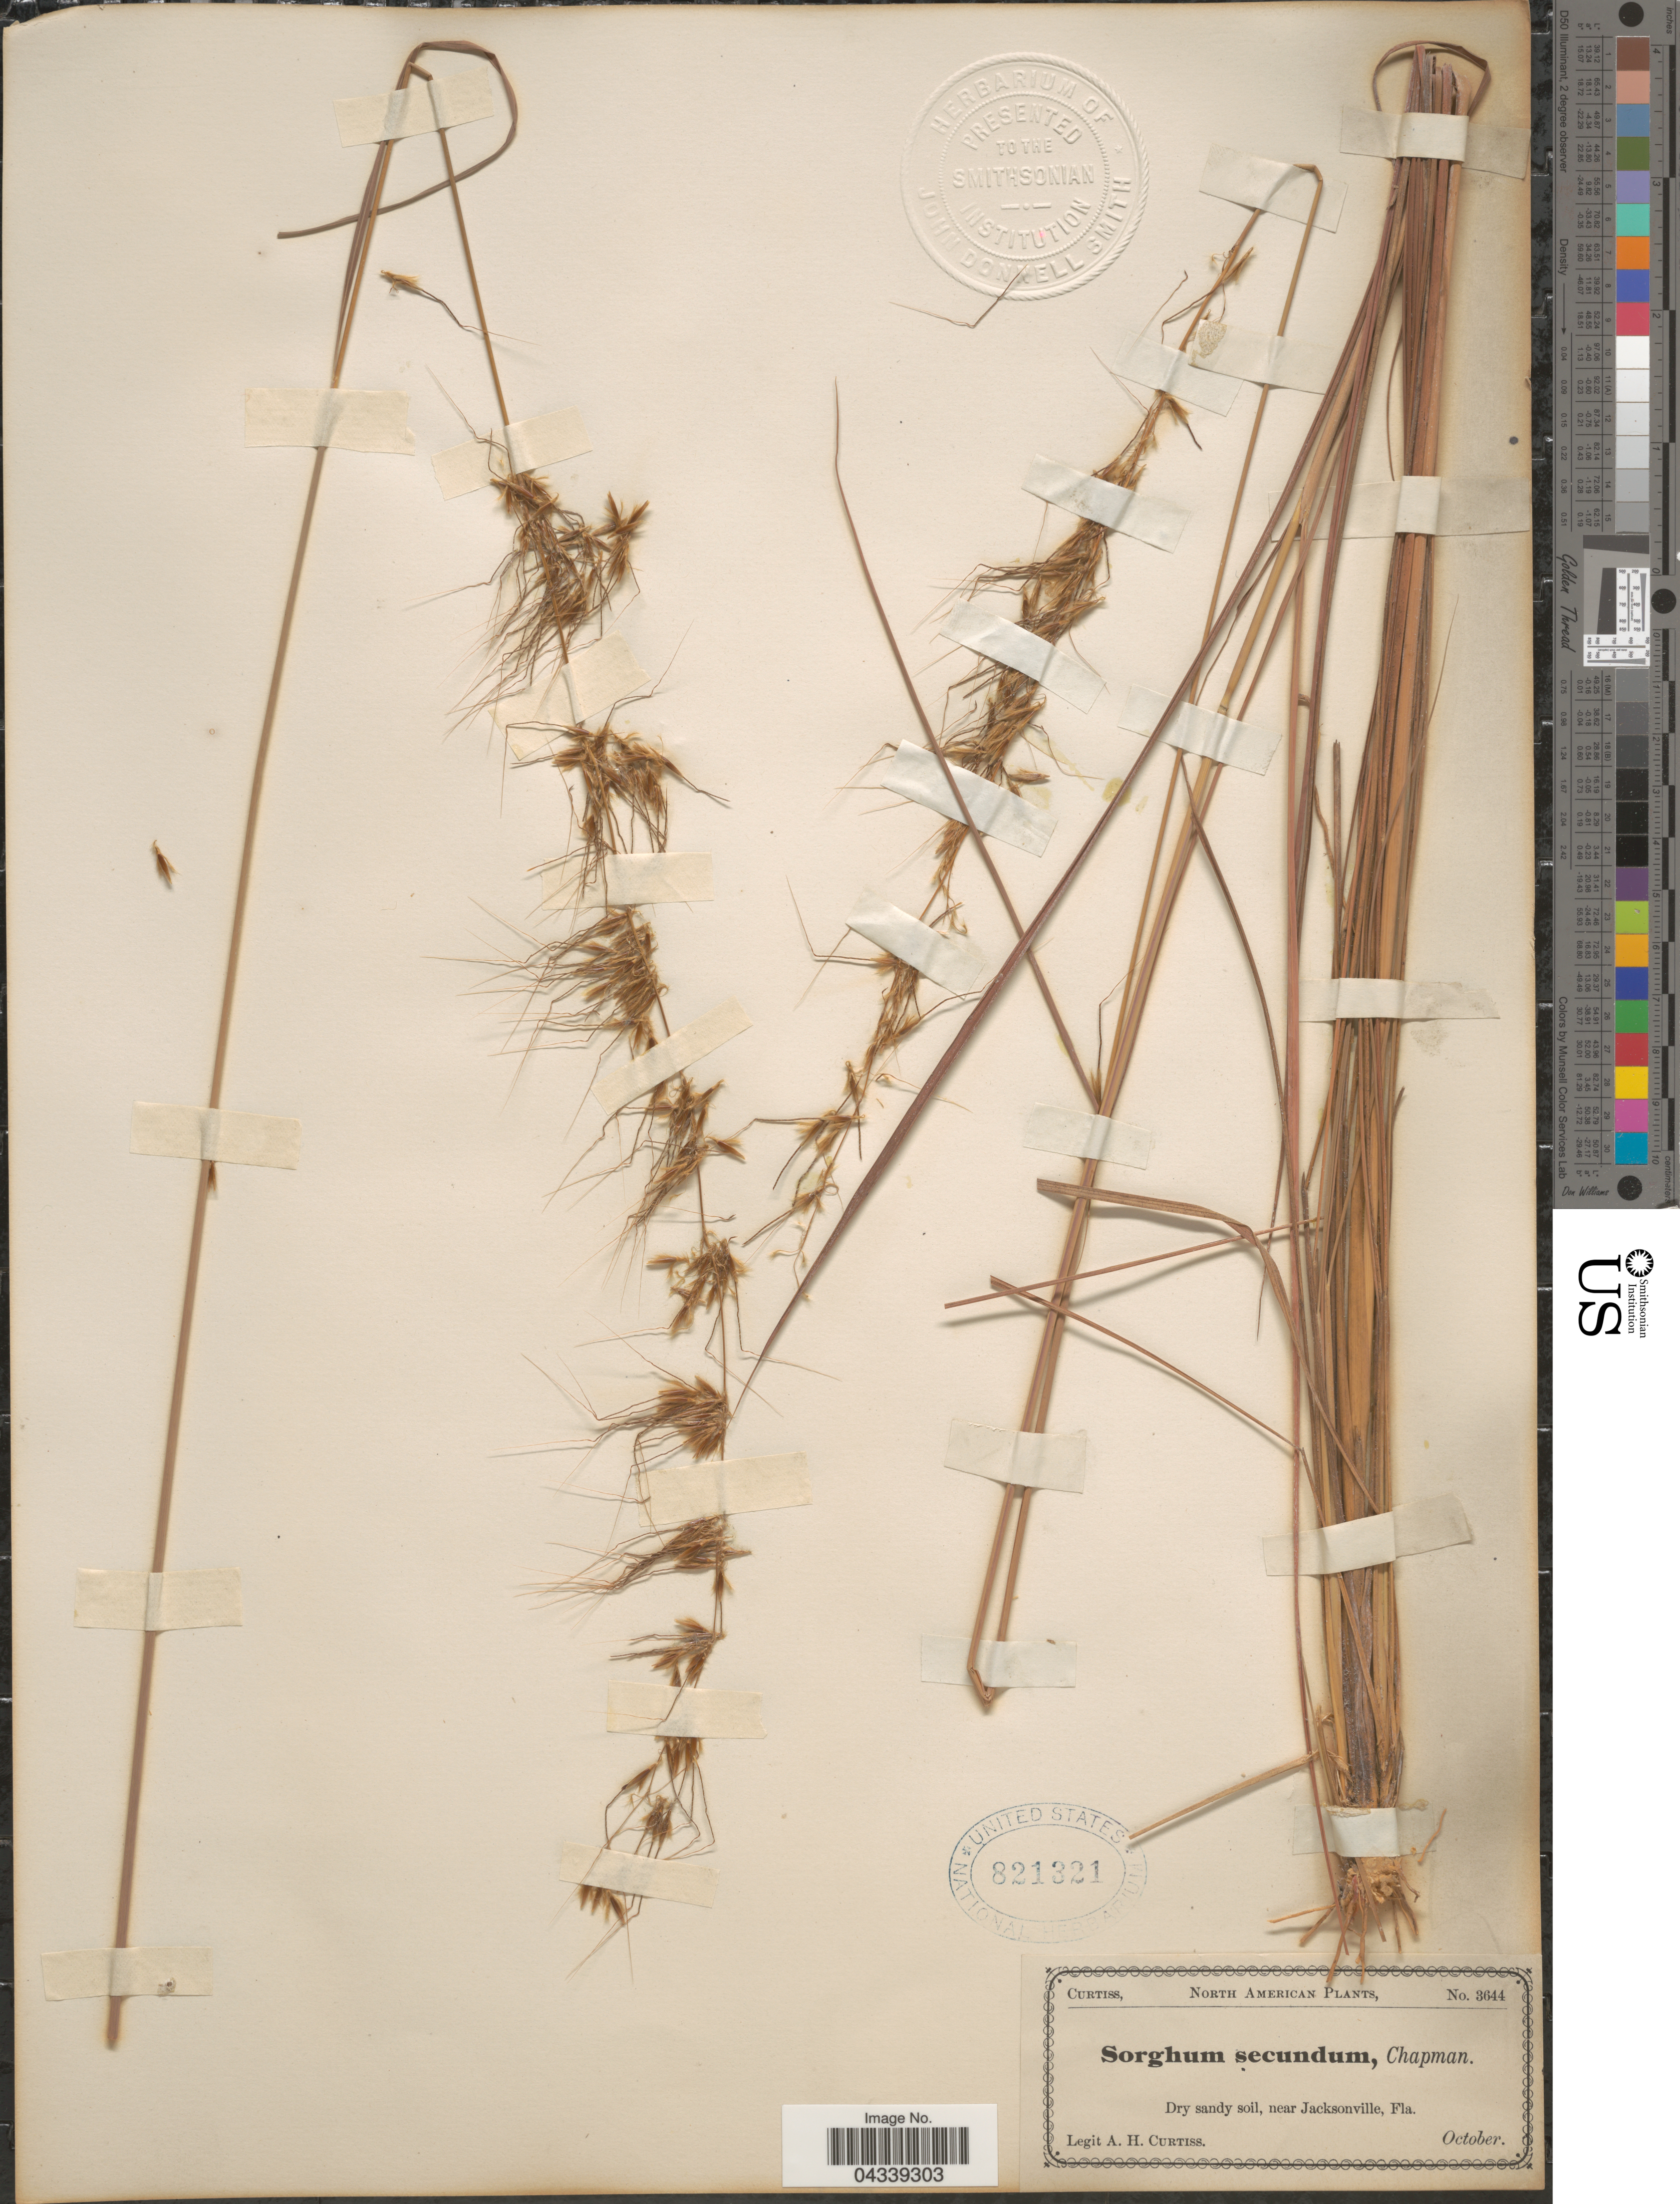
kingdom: Plantae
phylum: Tracheophyta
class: Liliopsida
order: Poales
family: Poaceae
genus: Sorghastrum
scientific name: Sorghastrum secundum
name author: (Elliott) Nash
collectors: A. H. Curtiss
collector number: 3644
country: United States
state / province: Florida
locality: Dry sandy soil, near Jacksonville.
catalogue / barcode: US 821321